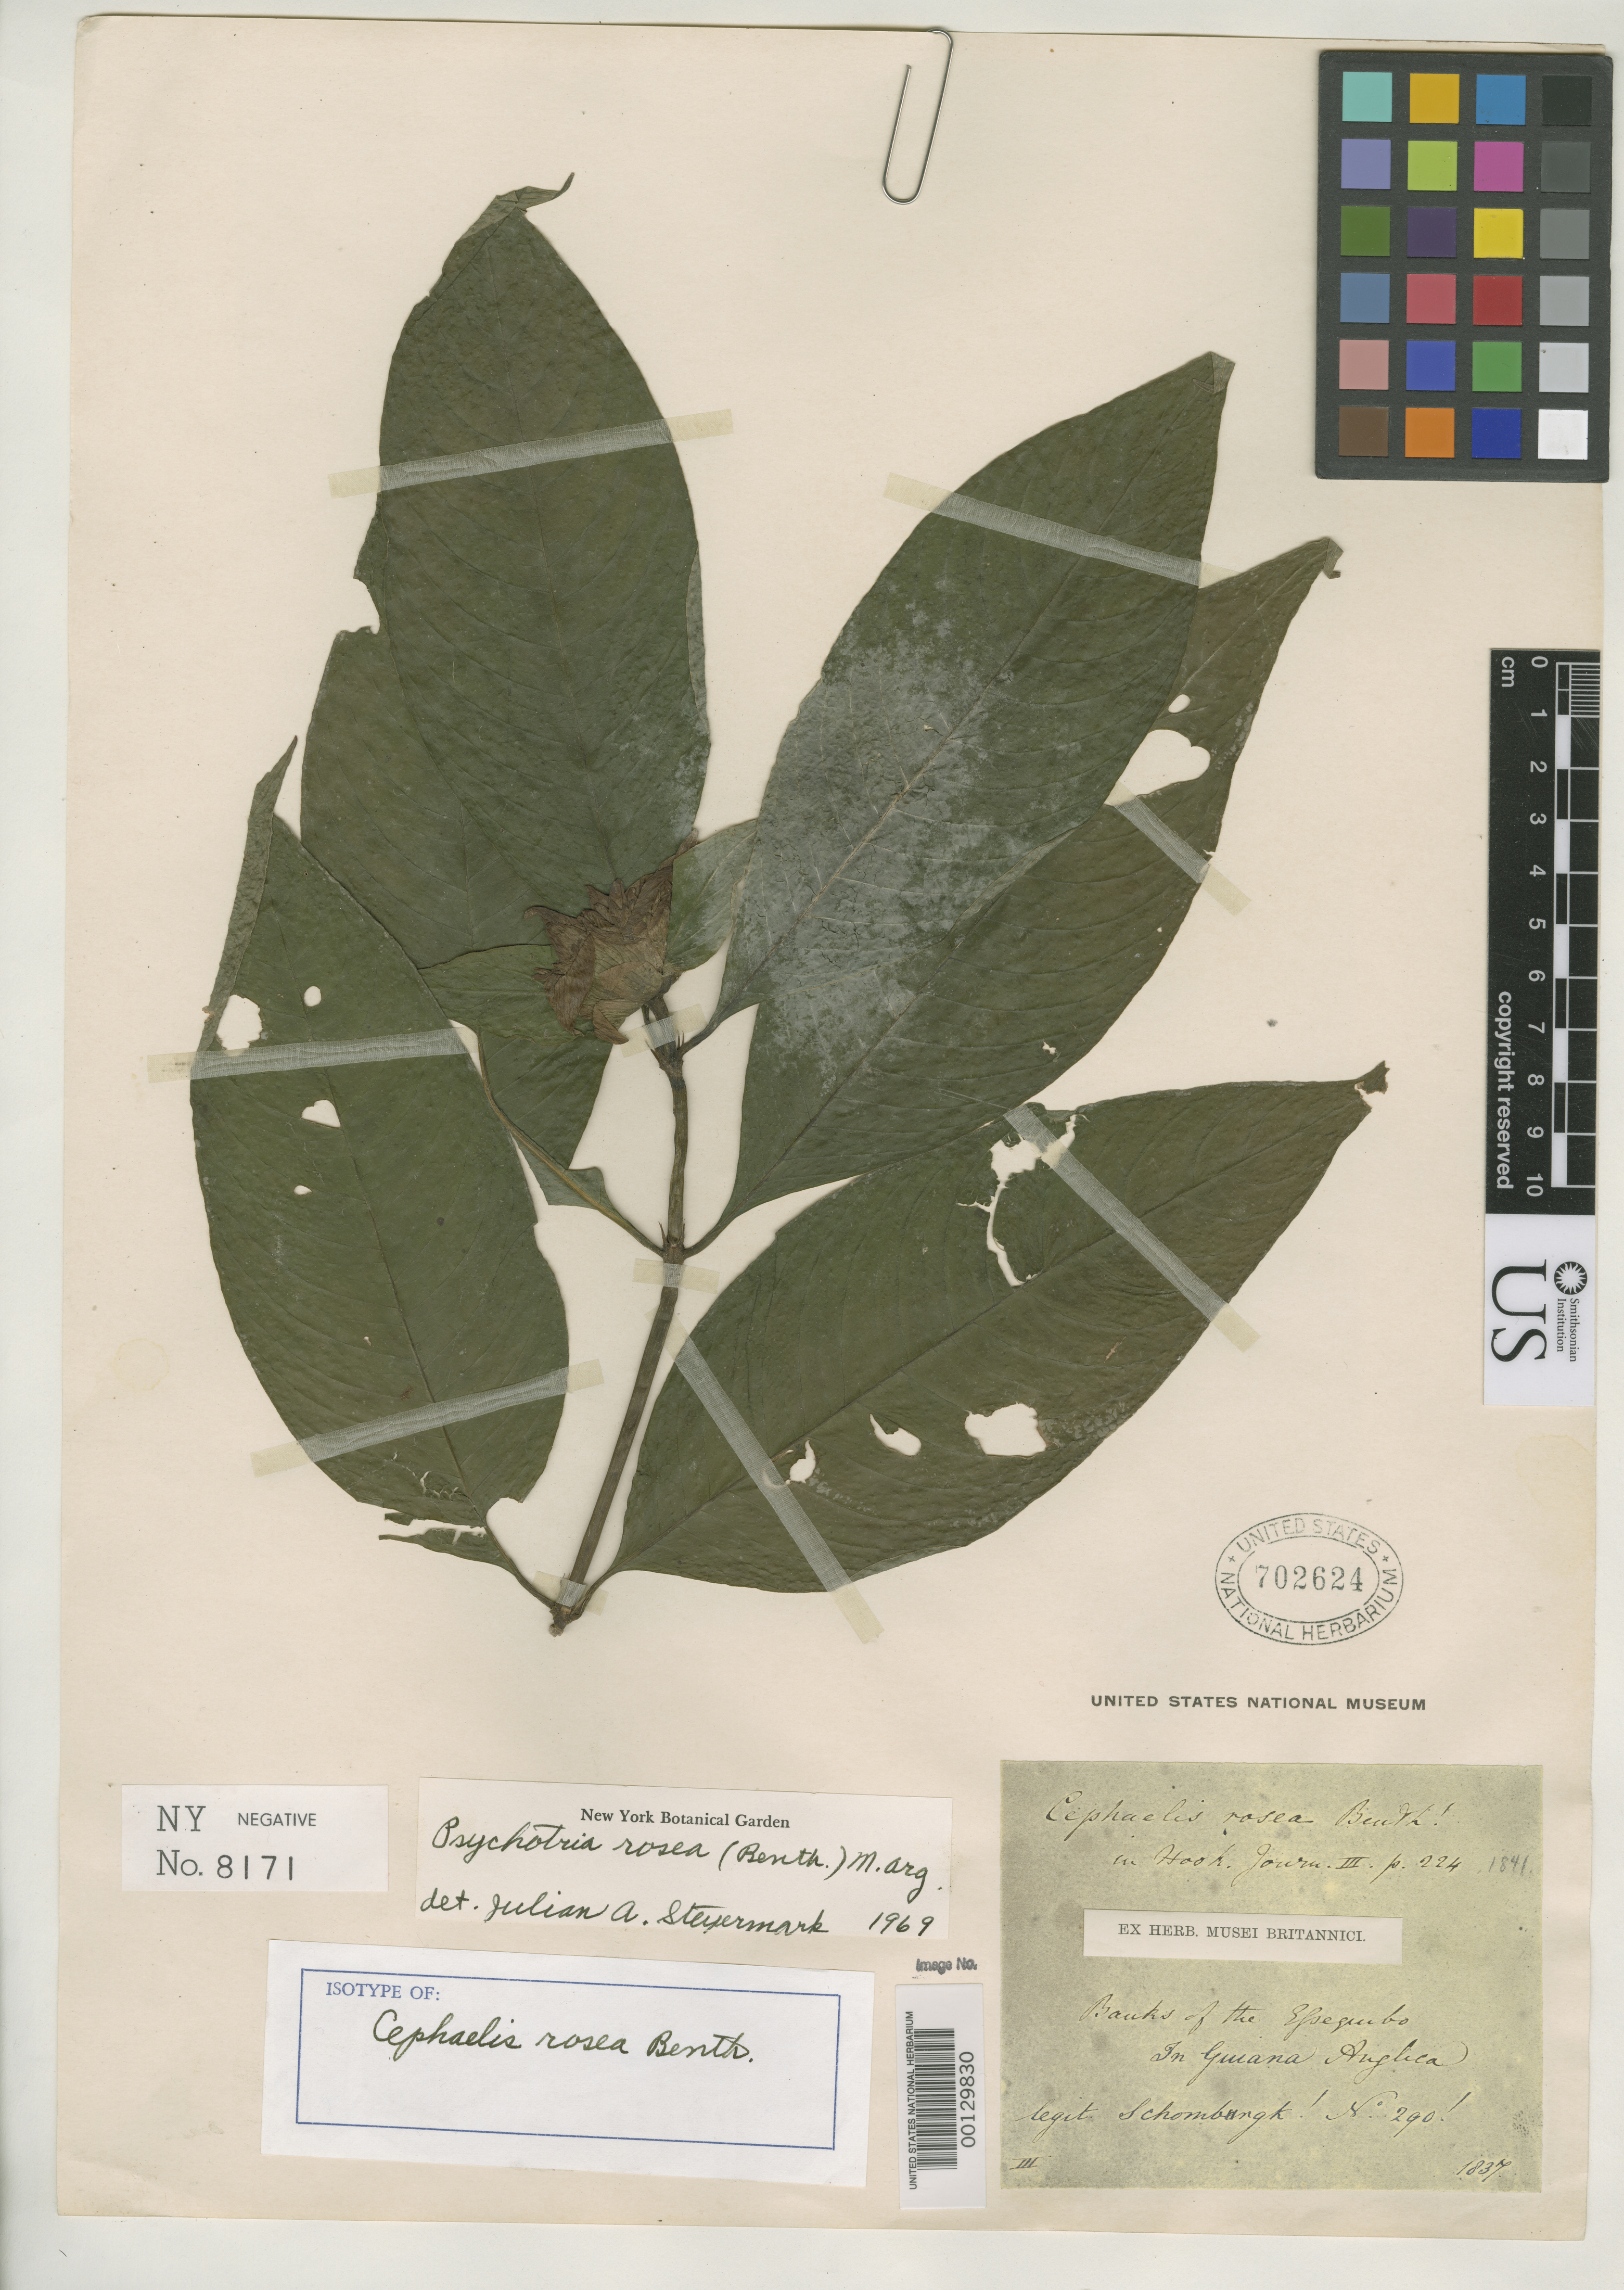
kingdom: Plantae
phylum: Tracheophyta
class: Magnoliopsida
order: Gentianales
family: Rubiaceae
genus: Cephaelis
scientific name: Cephaelis rosea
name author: Benth.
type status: Isotype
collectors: R. H. Schomburgk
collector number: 290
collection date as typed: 1837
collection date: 1837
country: Guyana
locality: Essequibo banks.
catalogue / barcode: US 702624